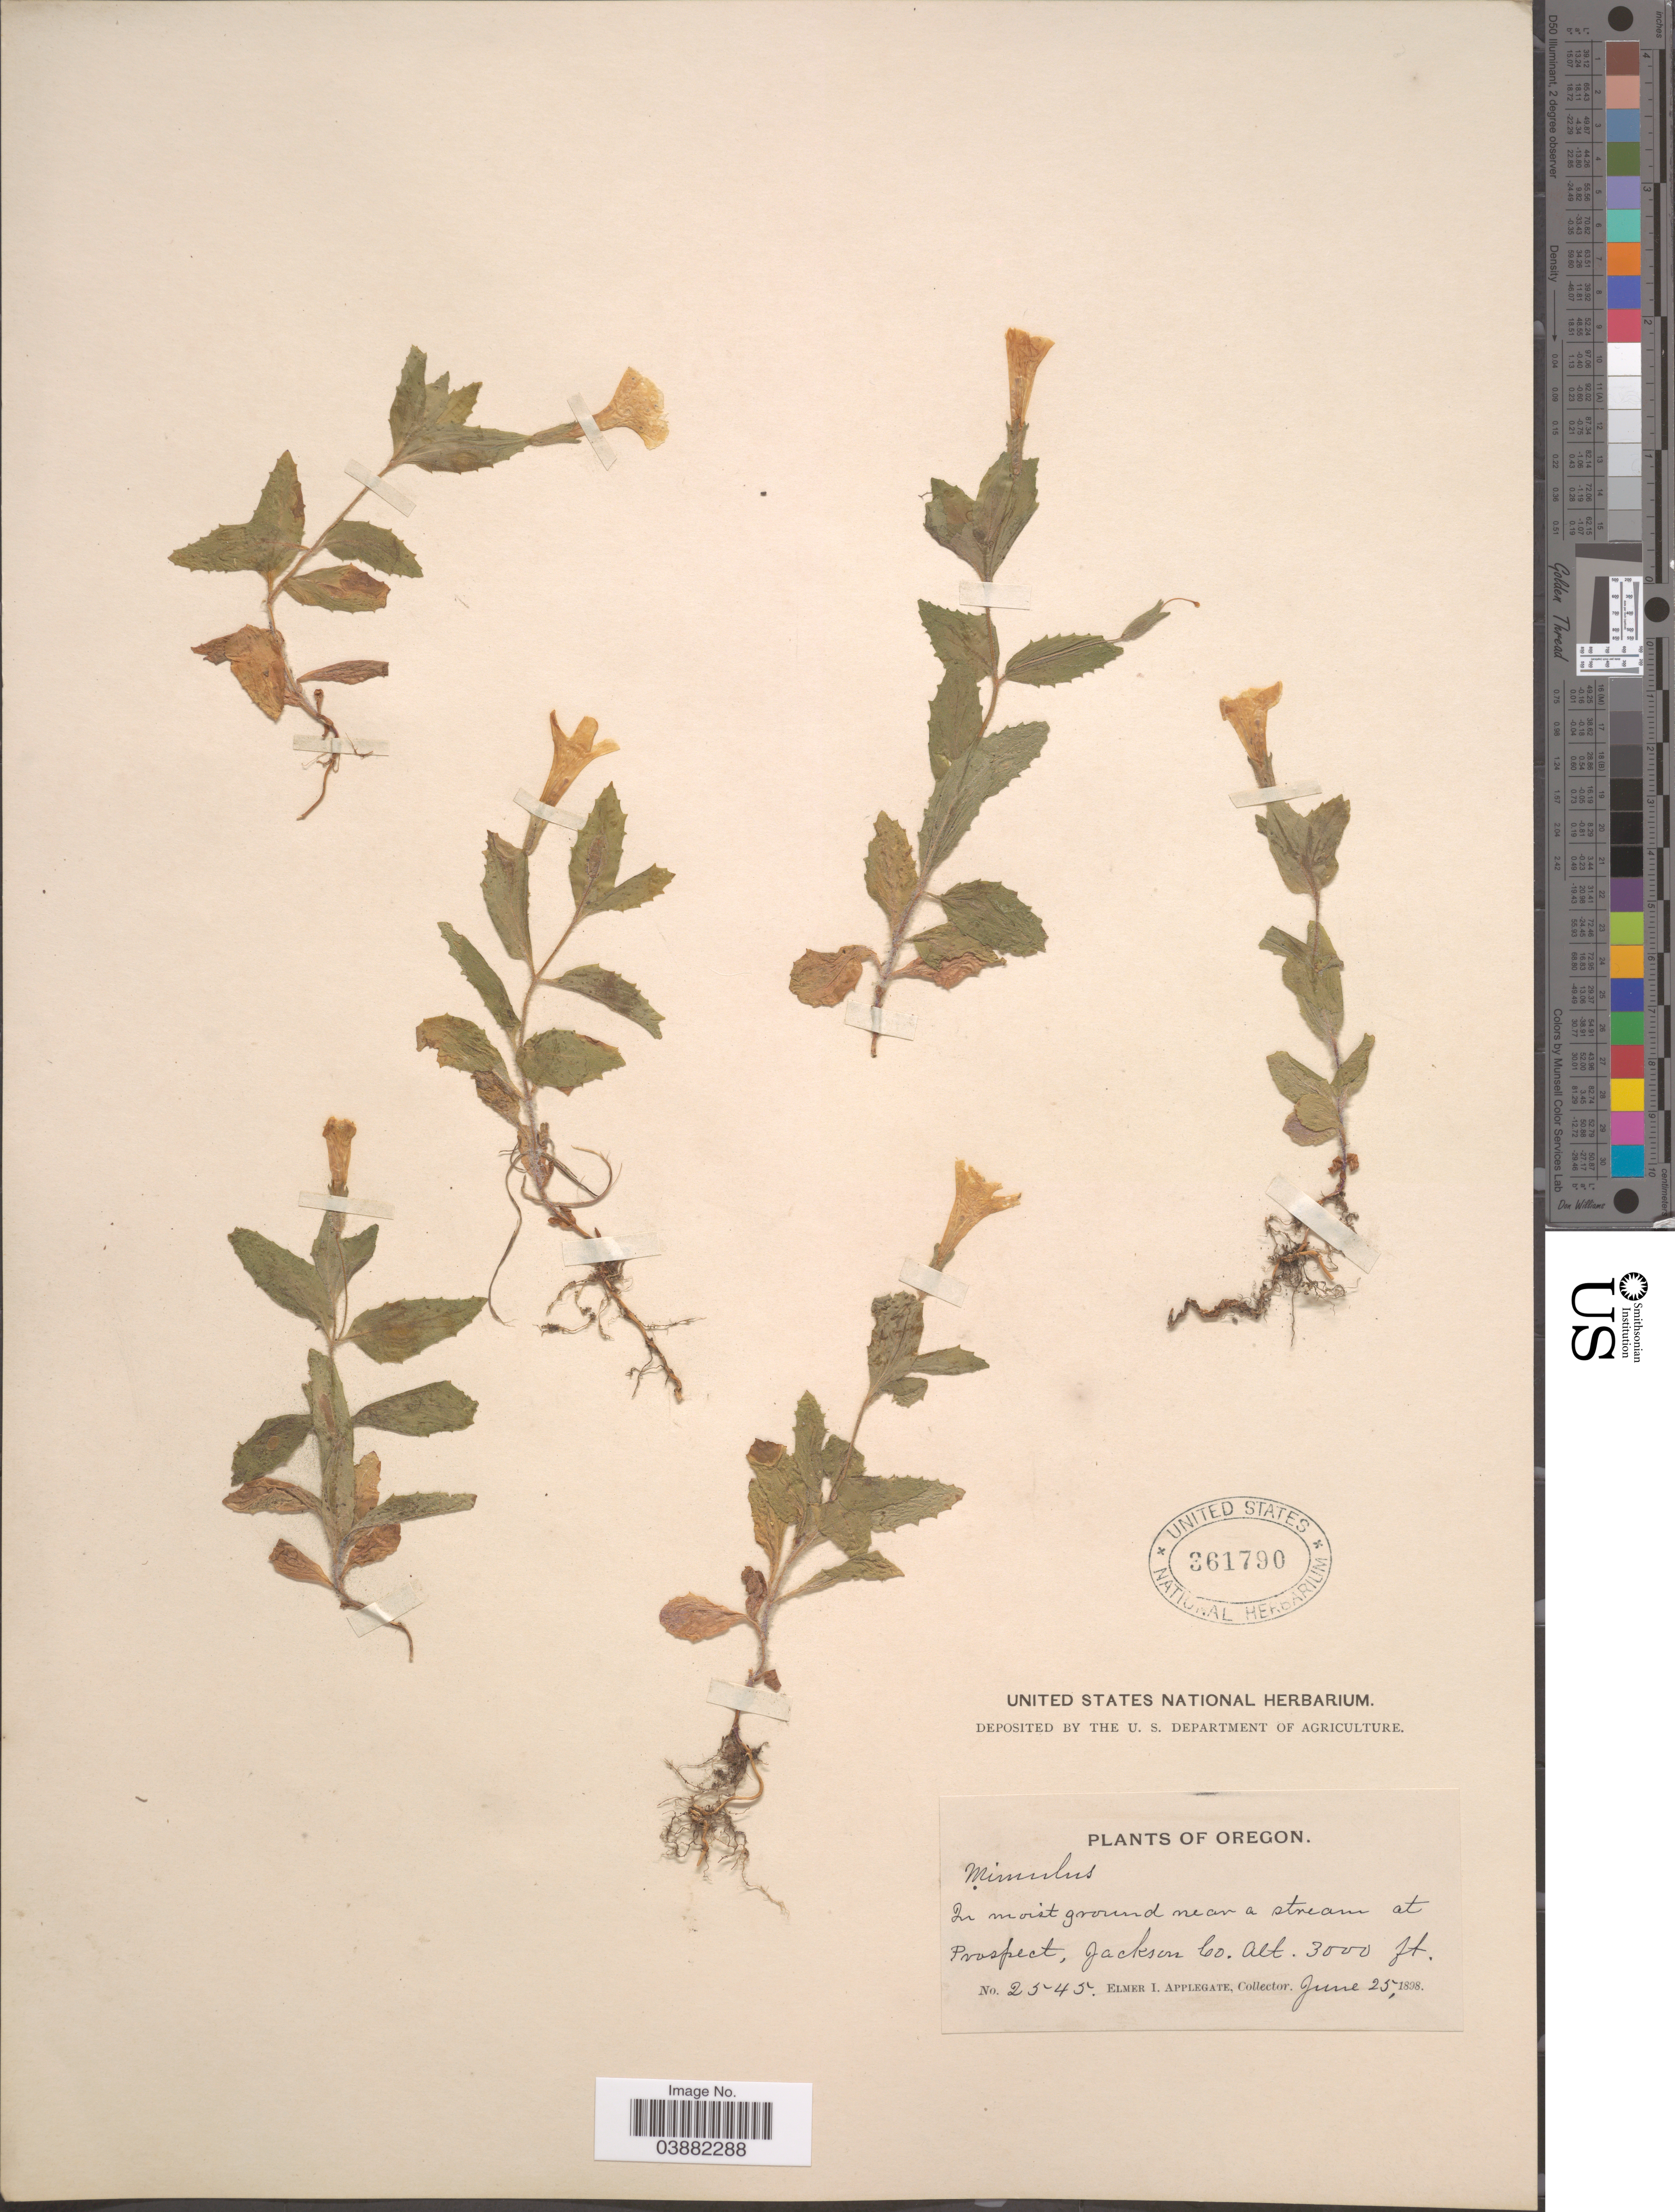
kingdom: Plantae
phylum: Tracheophyta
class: Magnoliopsida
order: Lamiales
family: Phrymaceae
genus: Mimulus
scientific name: Mimulus moschatus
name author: Douglas ex Lindl.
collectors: E. I. Applegate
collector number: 2545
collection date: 1898-06-25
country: United States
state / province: Oregon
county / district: Jackson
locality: At Prospect, Jackson Co.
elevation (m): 914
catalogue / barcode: US 361790